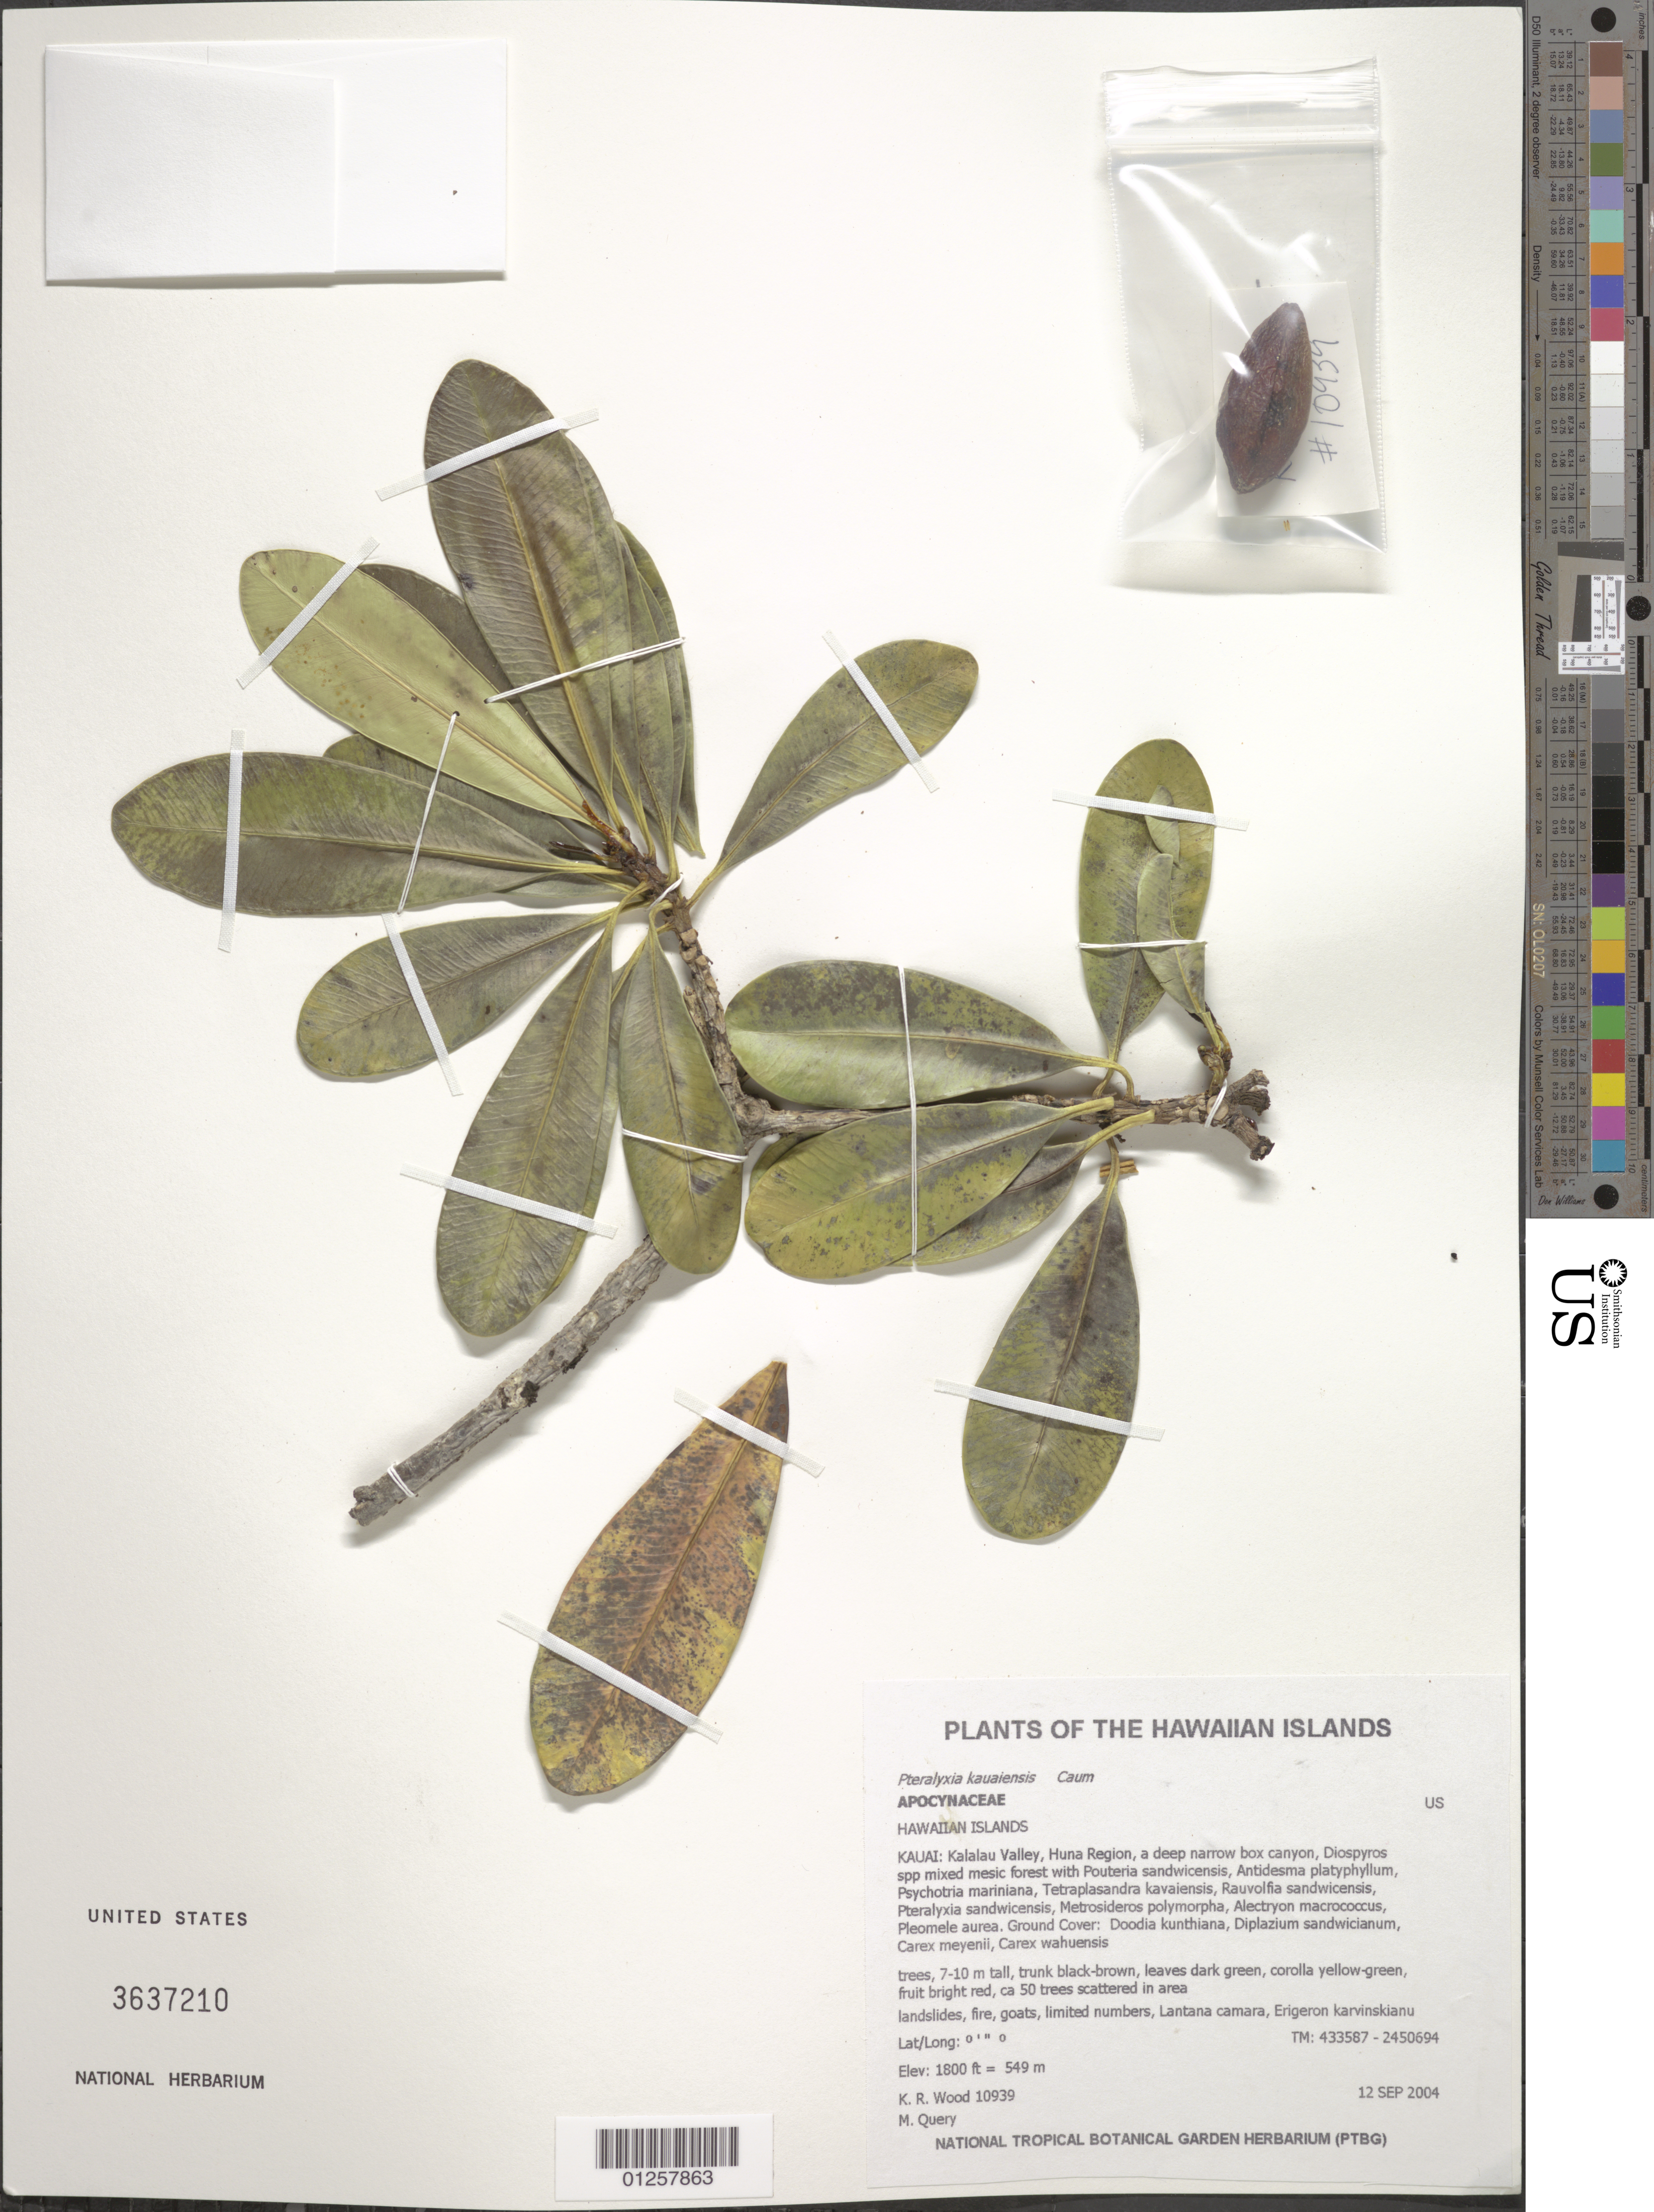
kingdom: Plantae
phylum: Tracheophyta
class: Magnoliopsida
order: Gentianales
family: Apocynaceae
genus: Pteralyxia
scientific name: Pteralyxia kauaiensis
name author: Caum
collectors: K. R. Wood & M. Query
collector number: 10939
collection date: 2004-09-12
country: United States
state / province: Hawaii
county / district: Kauai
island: Kaua'i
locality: Kalalau Valley, Huna region, a deep, narrow box canyon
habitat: Mesic forest.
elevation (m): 549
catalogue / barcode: US 3637210